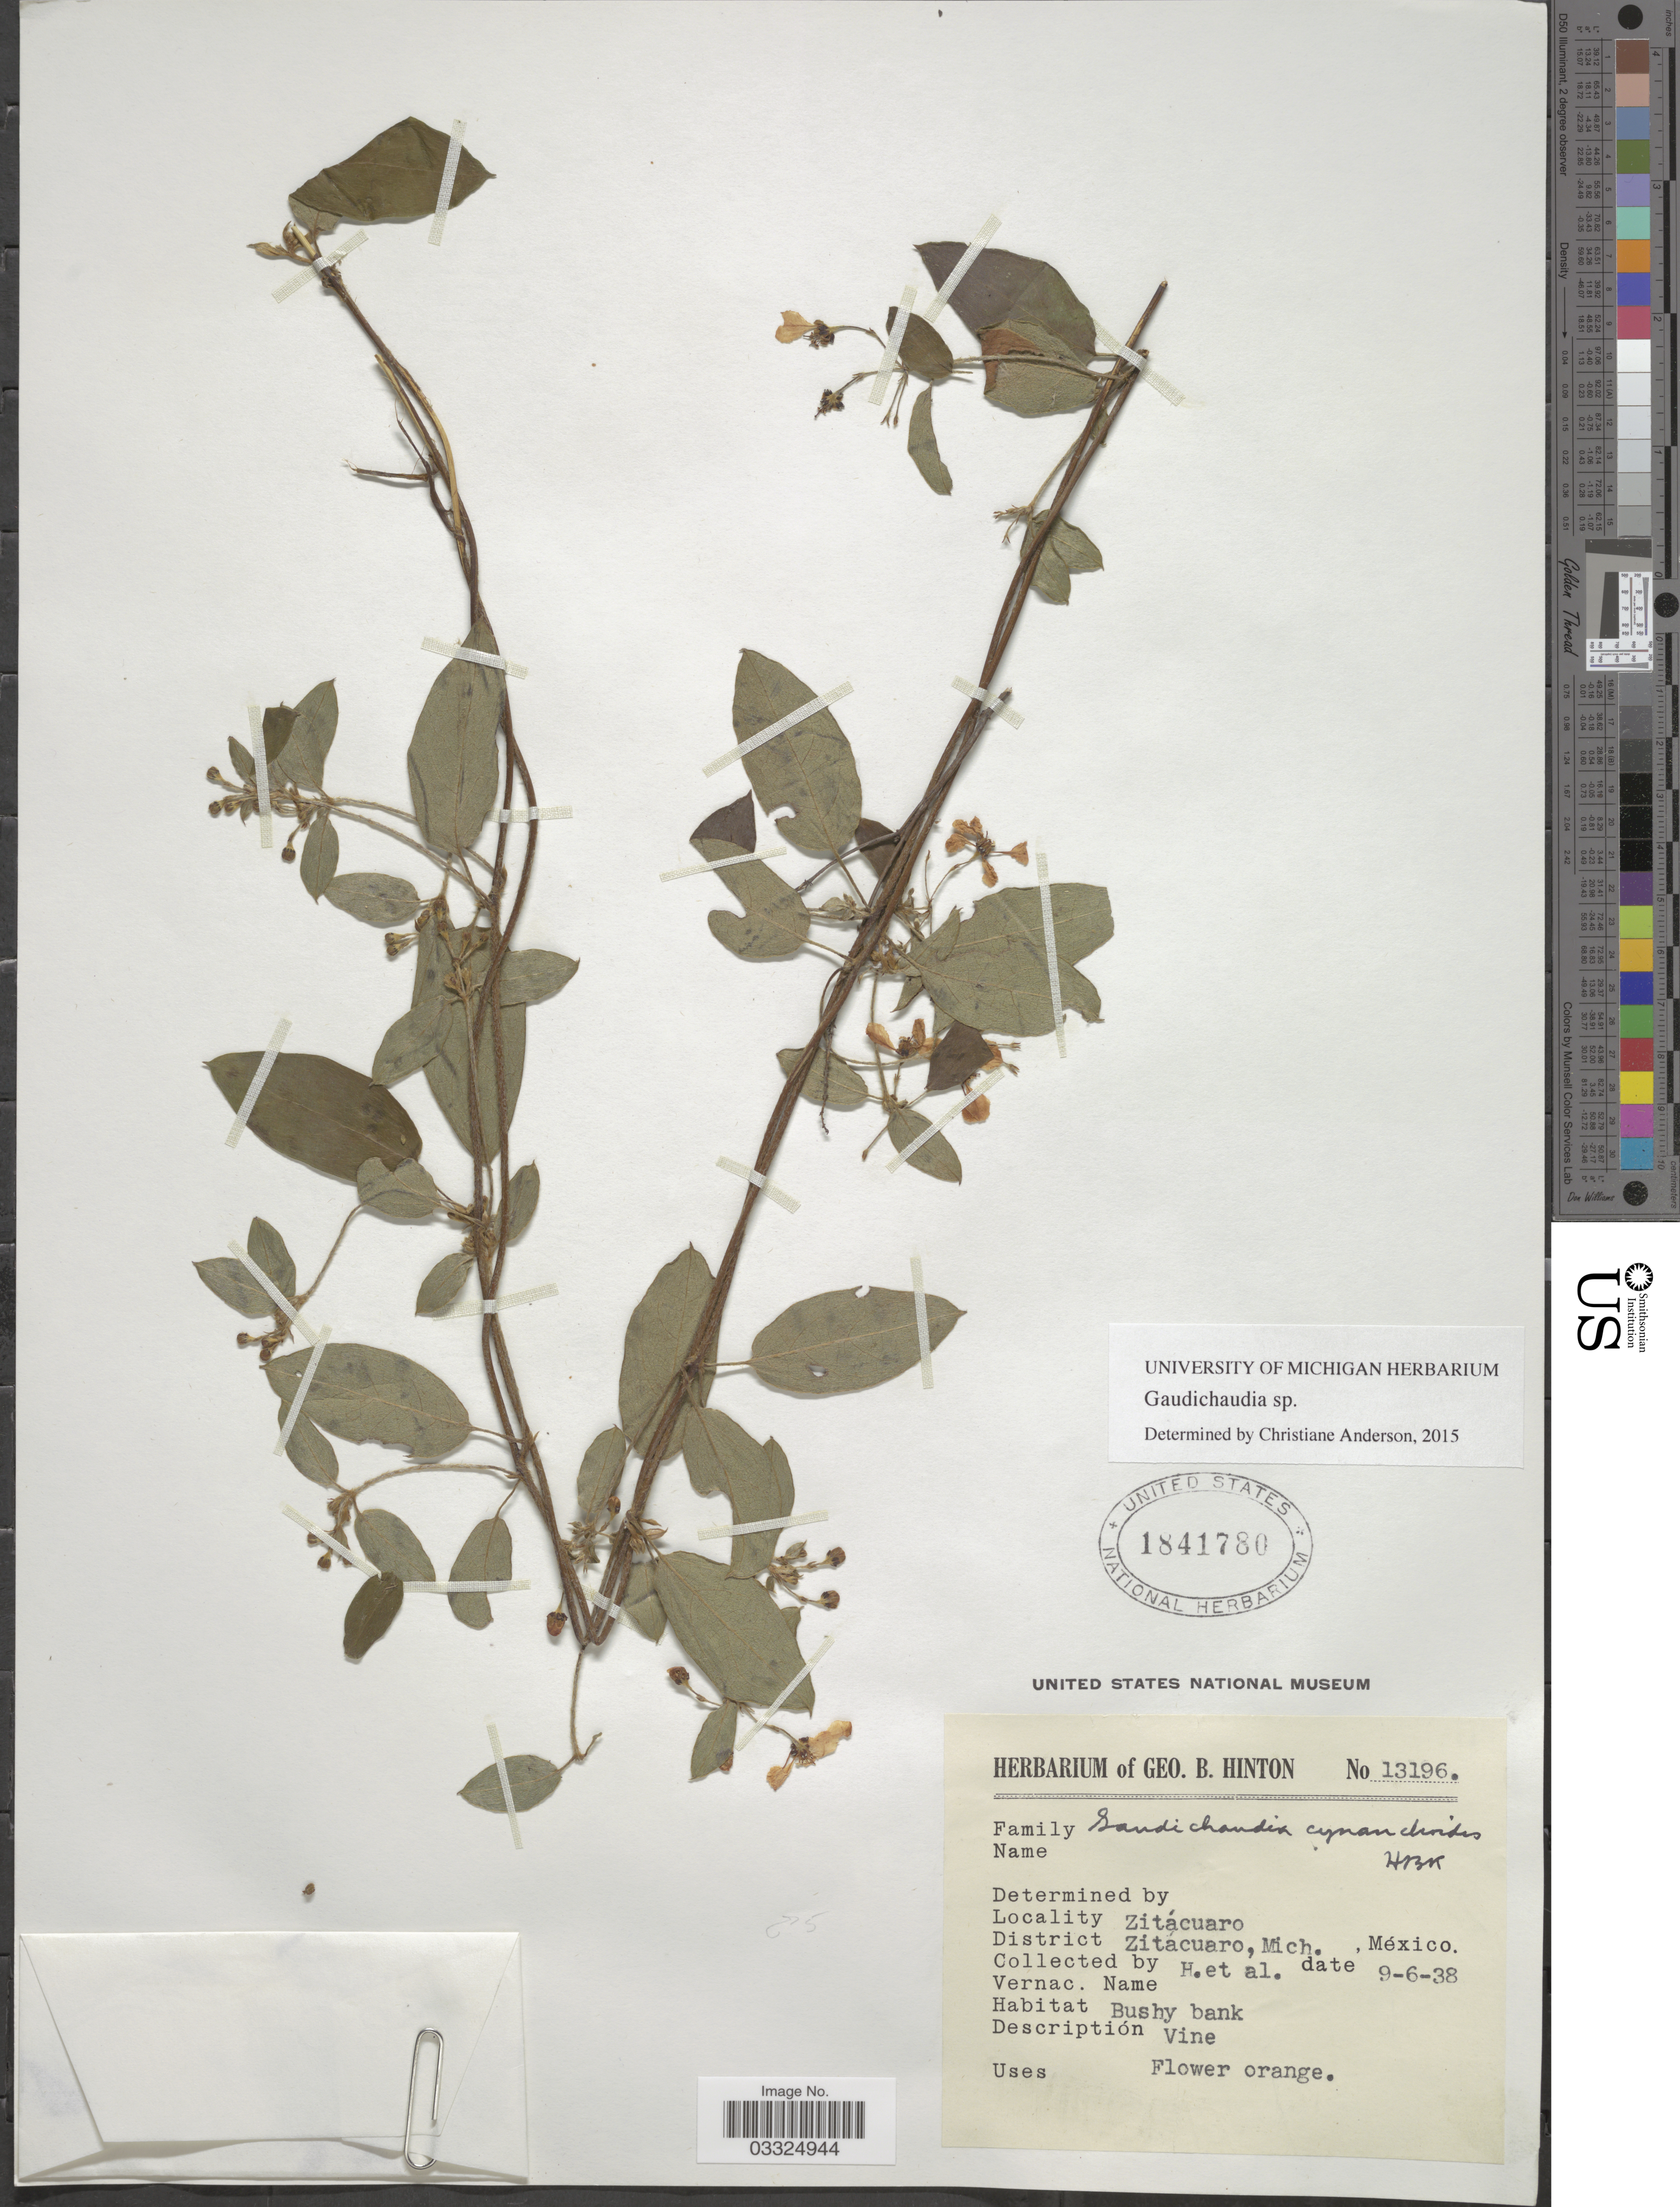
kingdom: Plantae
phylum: Tracheophyta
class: Magnoliopsida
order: Malpighiales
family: Malpighiaceae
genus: Gaudichaudia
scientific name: Gaudichaudia sp.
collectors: G. B. Hinton & et al.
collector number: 13196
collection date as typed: Transcribed d/m/y: 9/6/38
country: Mexico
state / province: Michoacán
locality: Zitácuaro. District Zitácuaro.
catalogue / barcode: US 1841780